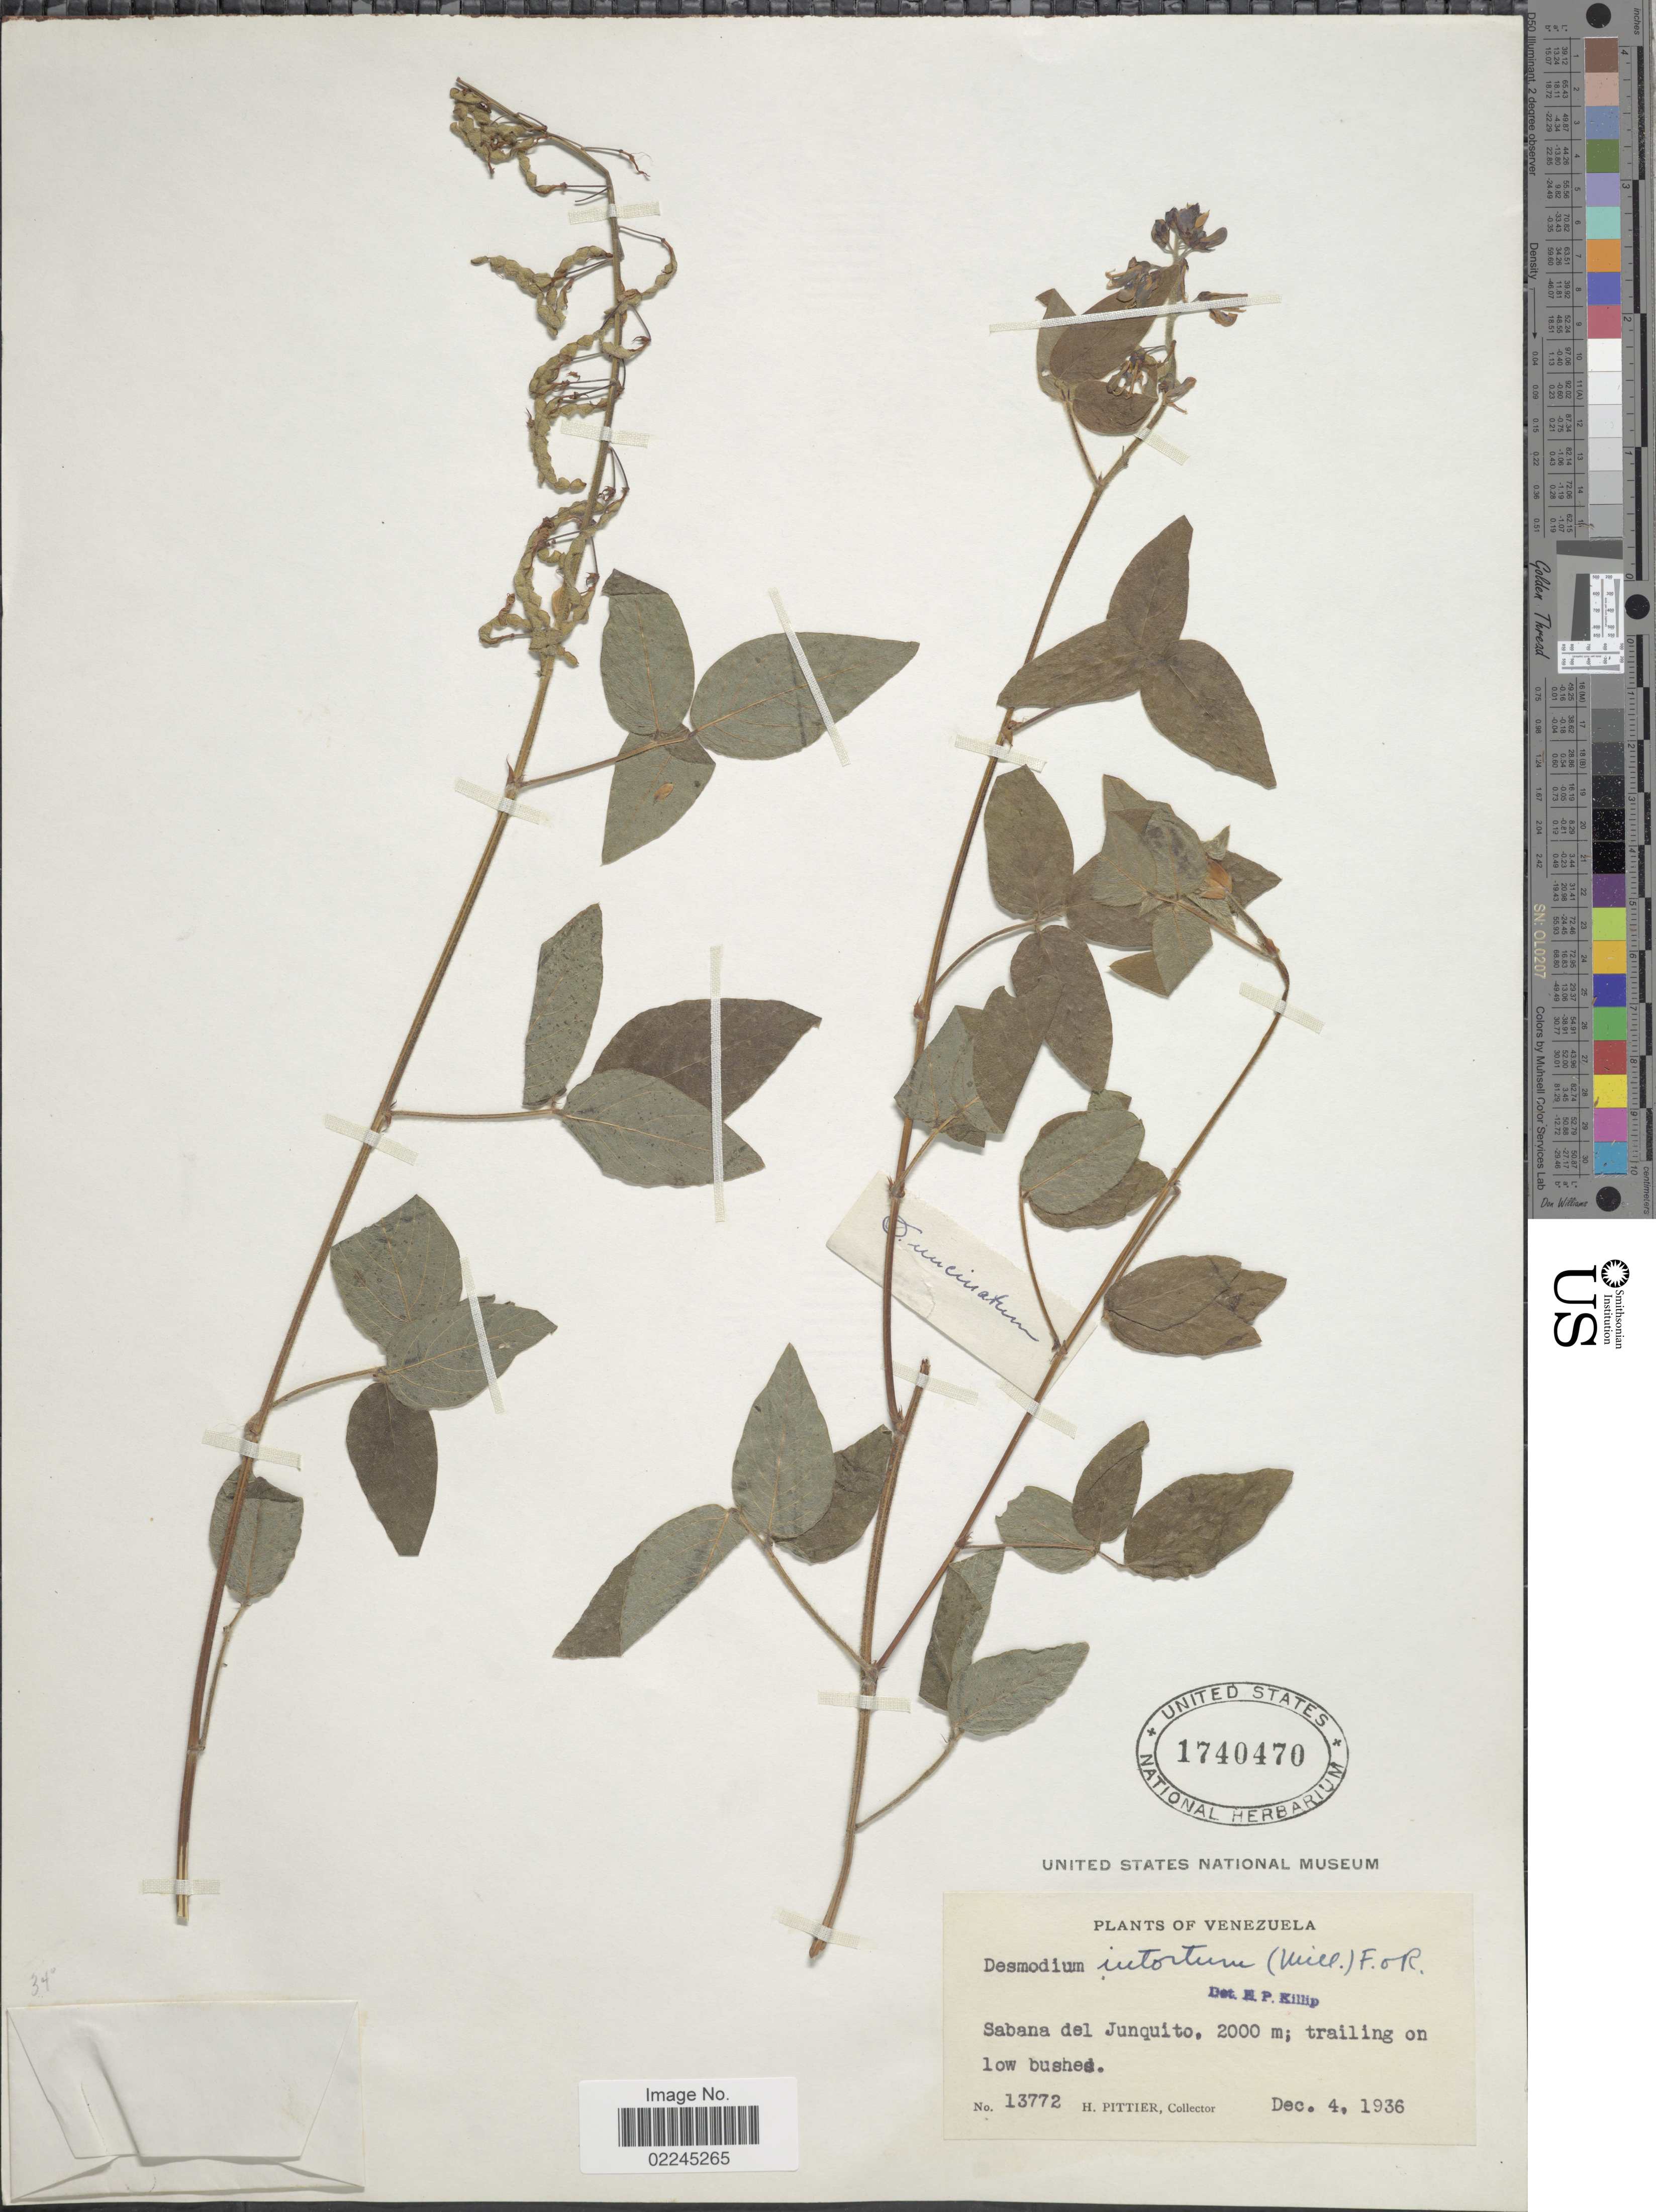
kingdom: Plantae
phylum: Tracheophyta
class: Magnoliopsida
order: Fabales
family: Fabaceae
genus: Desmodium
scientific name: Desmodium intortum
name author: (Mill.) Urb.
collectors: H. F. Pittier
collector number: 13772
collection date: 1936-12-04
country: Venezuela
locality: Sabana del Junquito; trailing on low bushes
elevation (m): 2000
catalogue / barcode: US 1740470